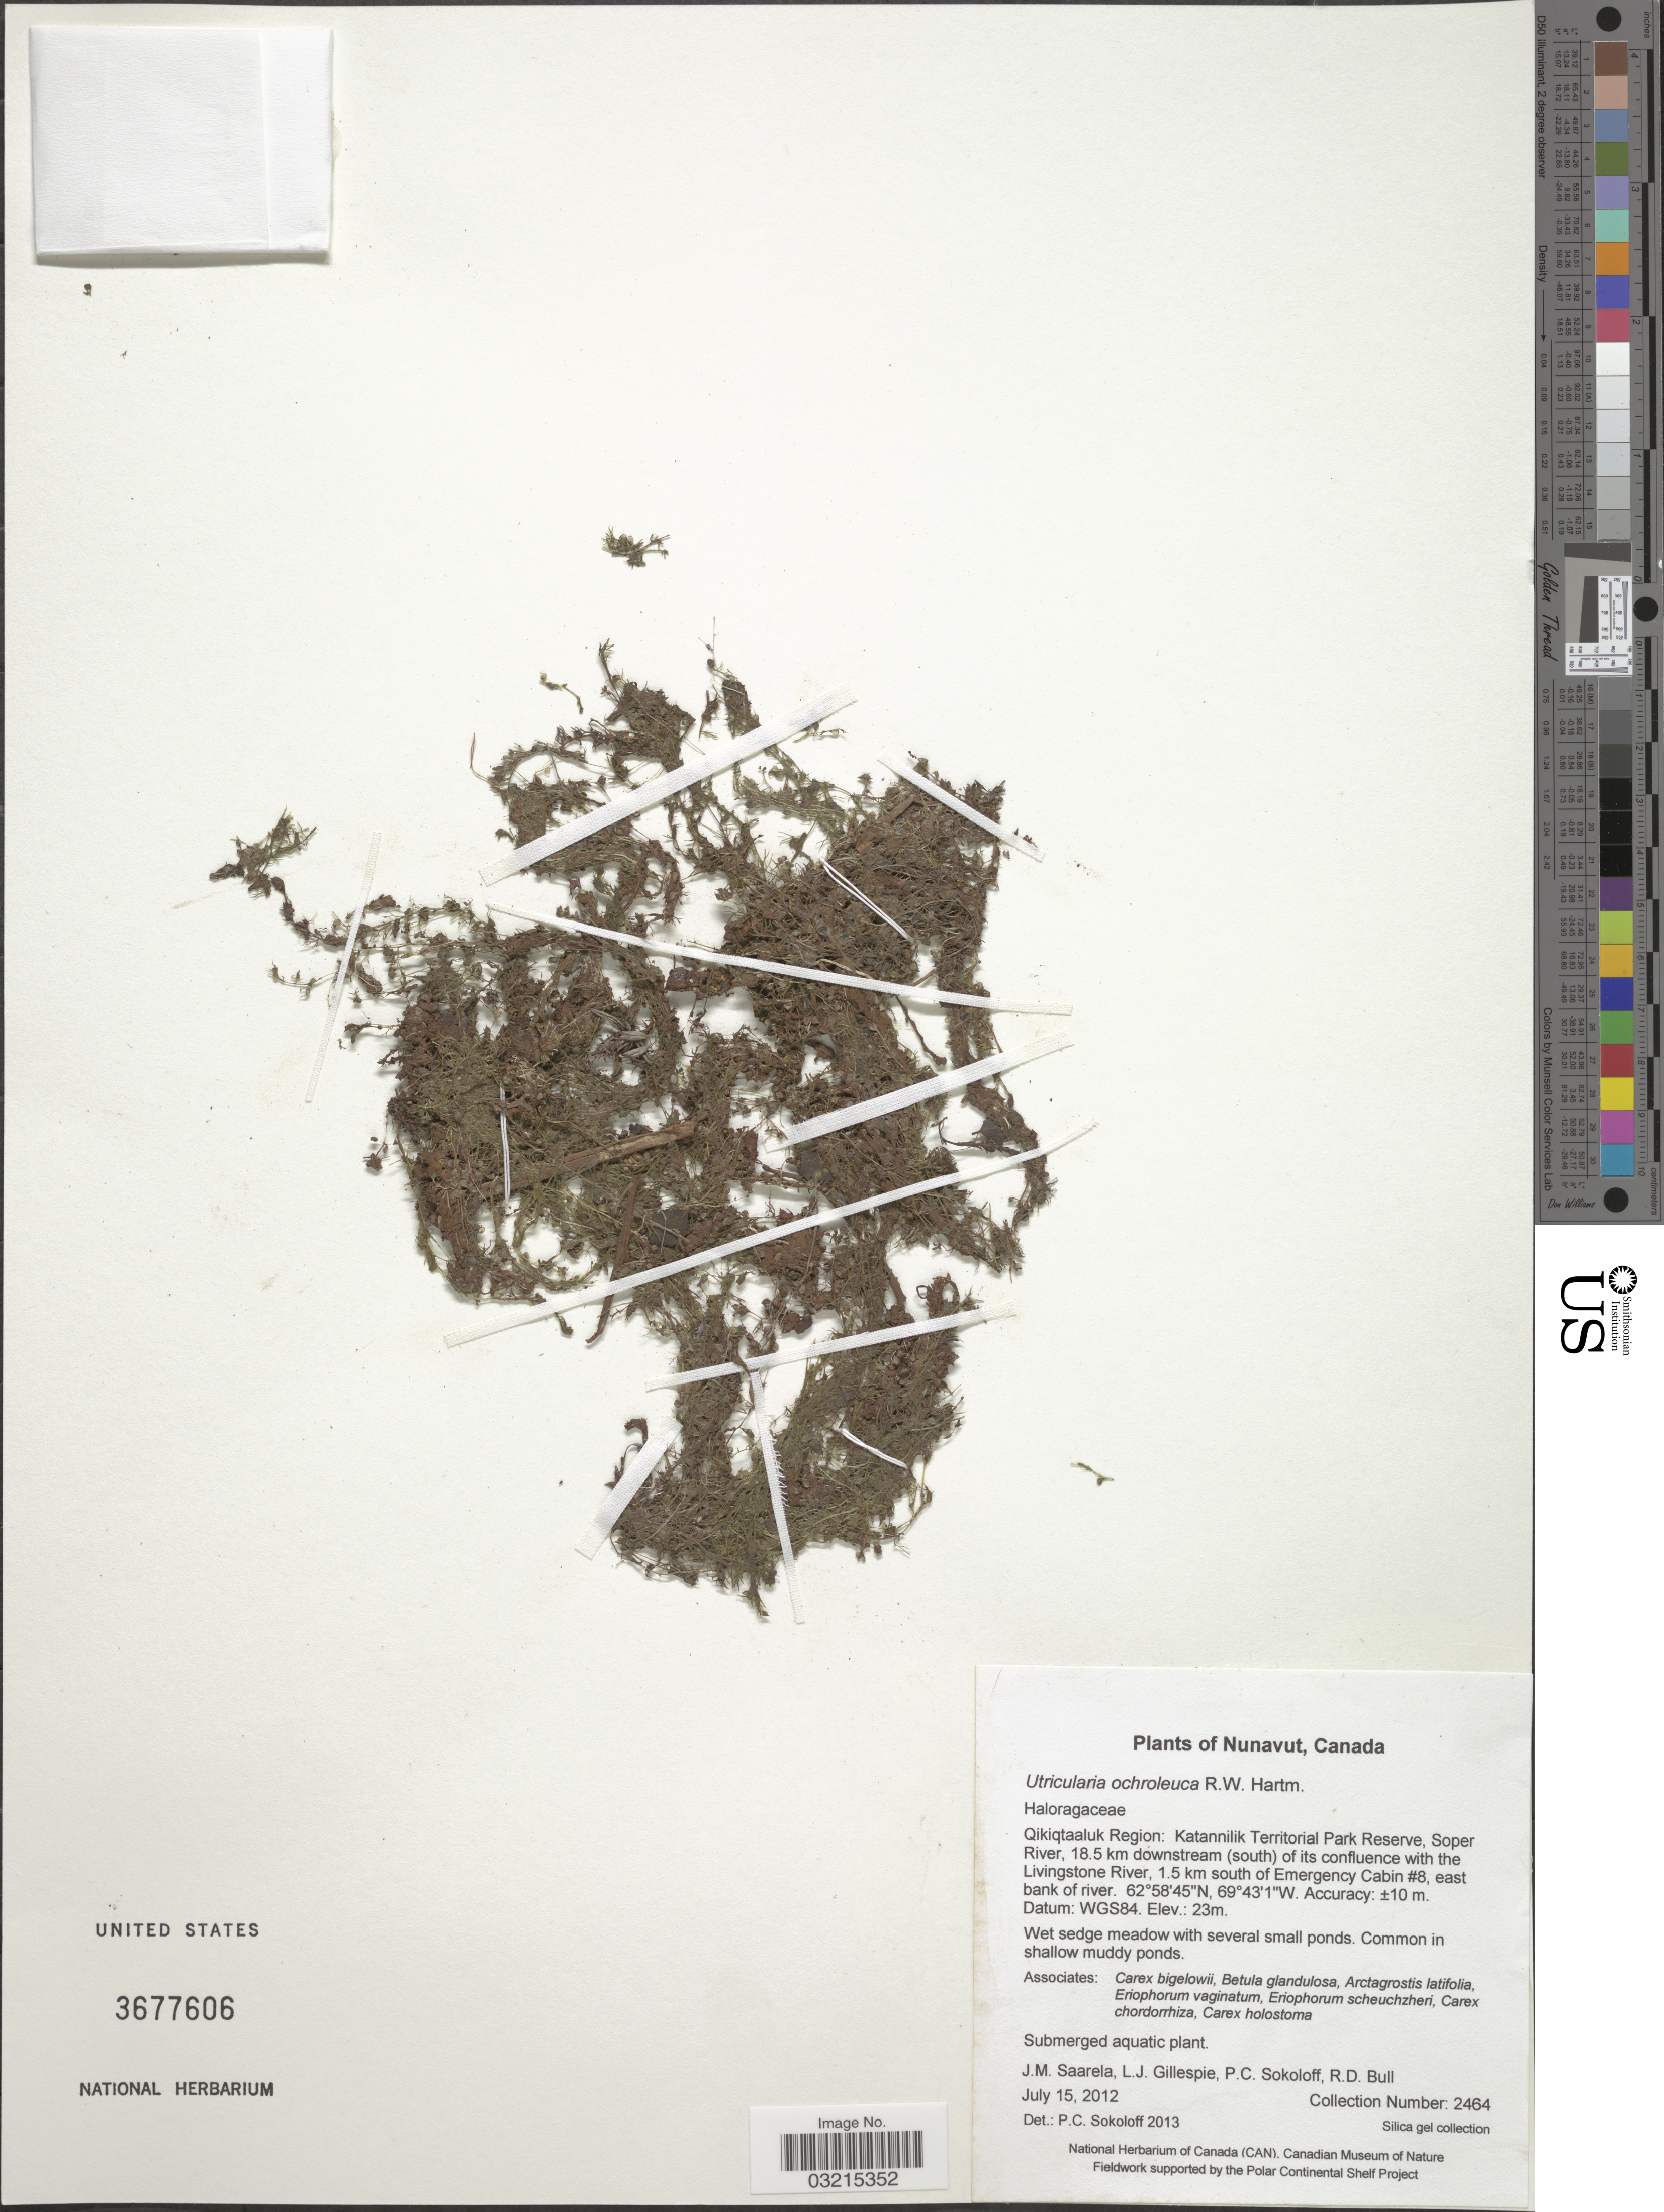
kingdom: Plantae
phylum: Tracheophyta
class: Magnoliopsida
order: Lamiales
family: Lentibulariaceae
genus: Utricularia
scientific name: Utricularia ochroleuca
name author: Hartm.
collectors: J. Saarela, L. Gillespie, P. Sokoloff & R. Bull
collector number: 2464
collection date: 2012-07-15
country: Canada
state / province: Nunavut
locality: Qikiqtaaluk Region: Katannilik Territorial Park Reserve, Soper River, 18.5 km downstream (south) of its confluence with the Livingstone River, 1.5 km south of Emergency Cabin #8, east bank of river.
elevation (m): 23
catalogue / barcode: US 3677606